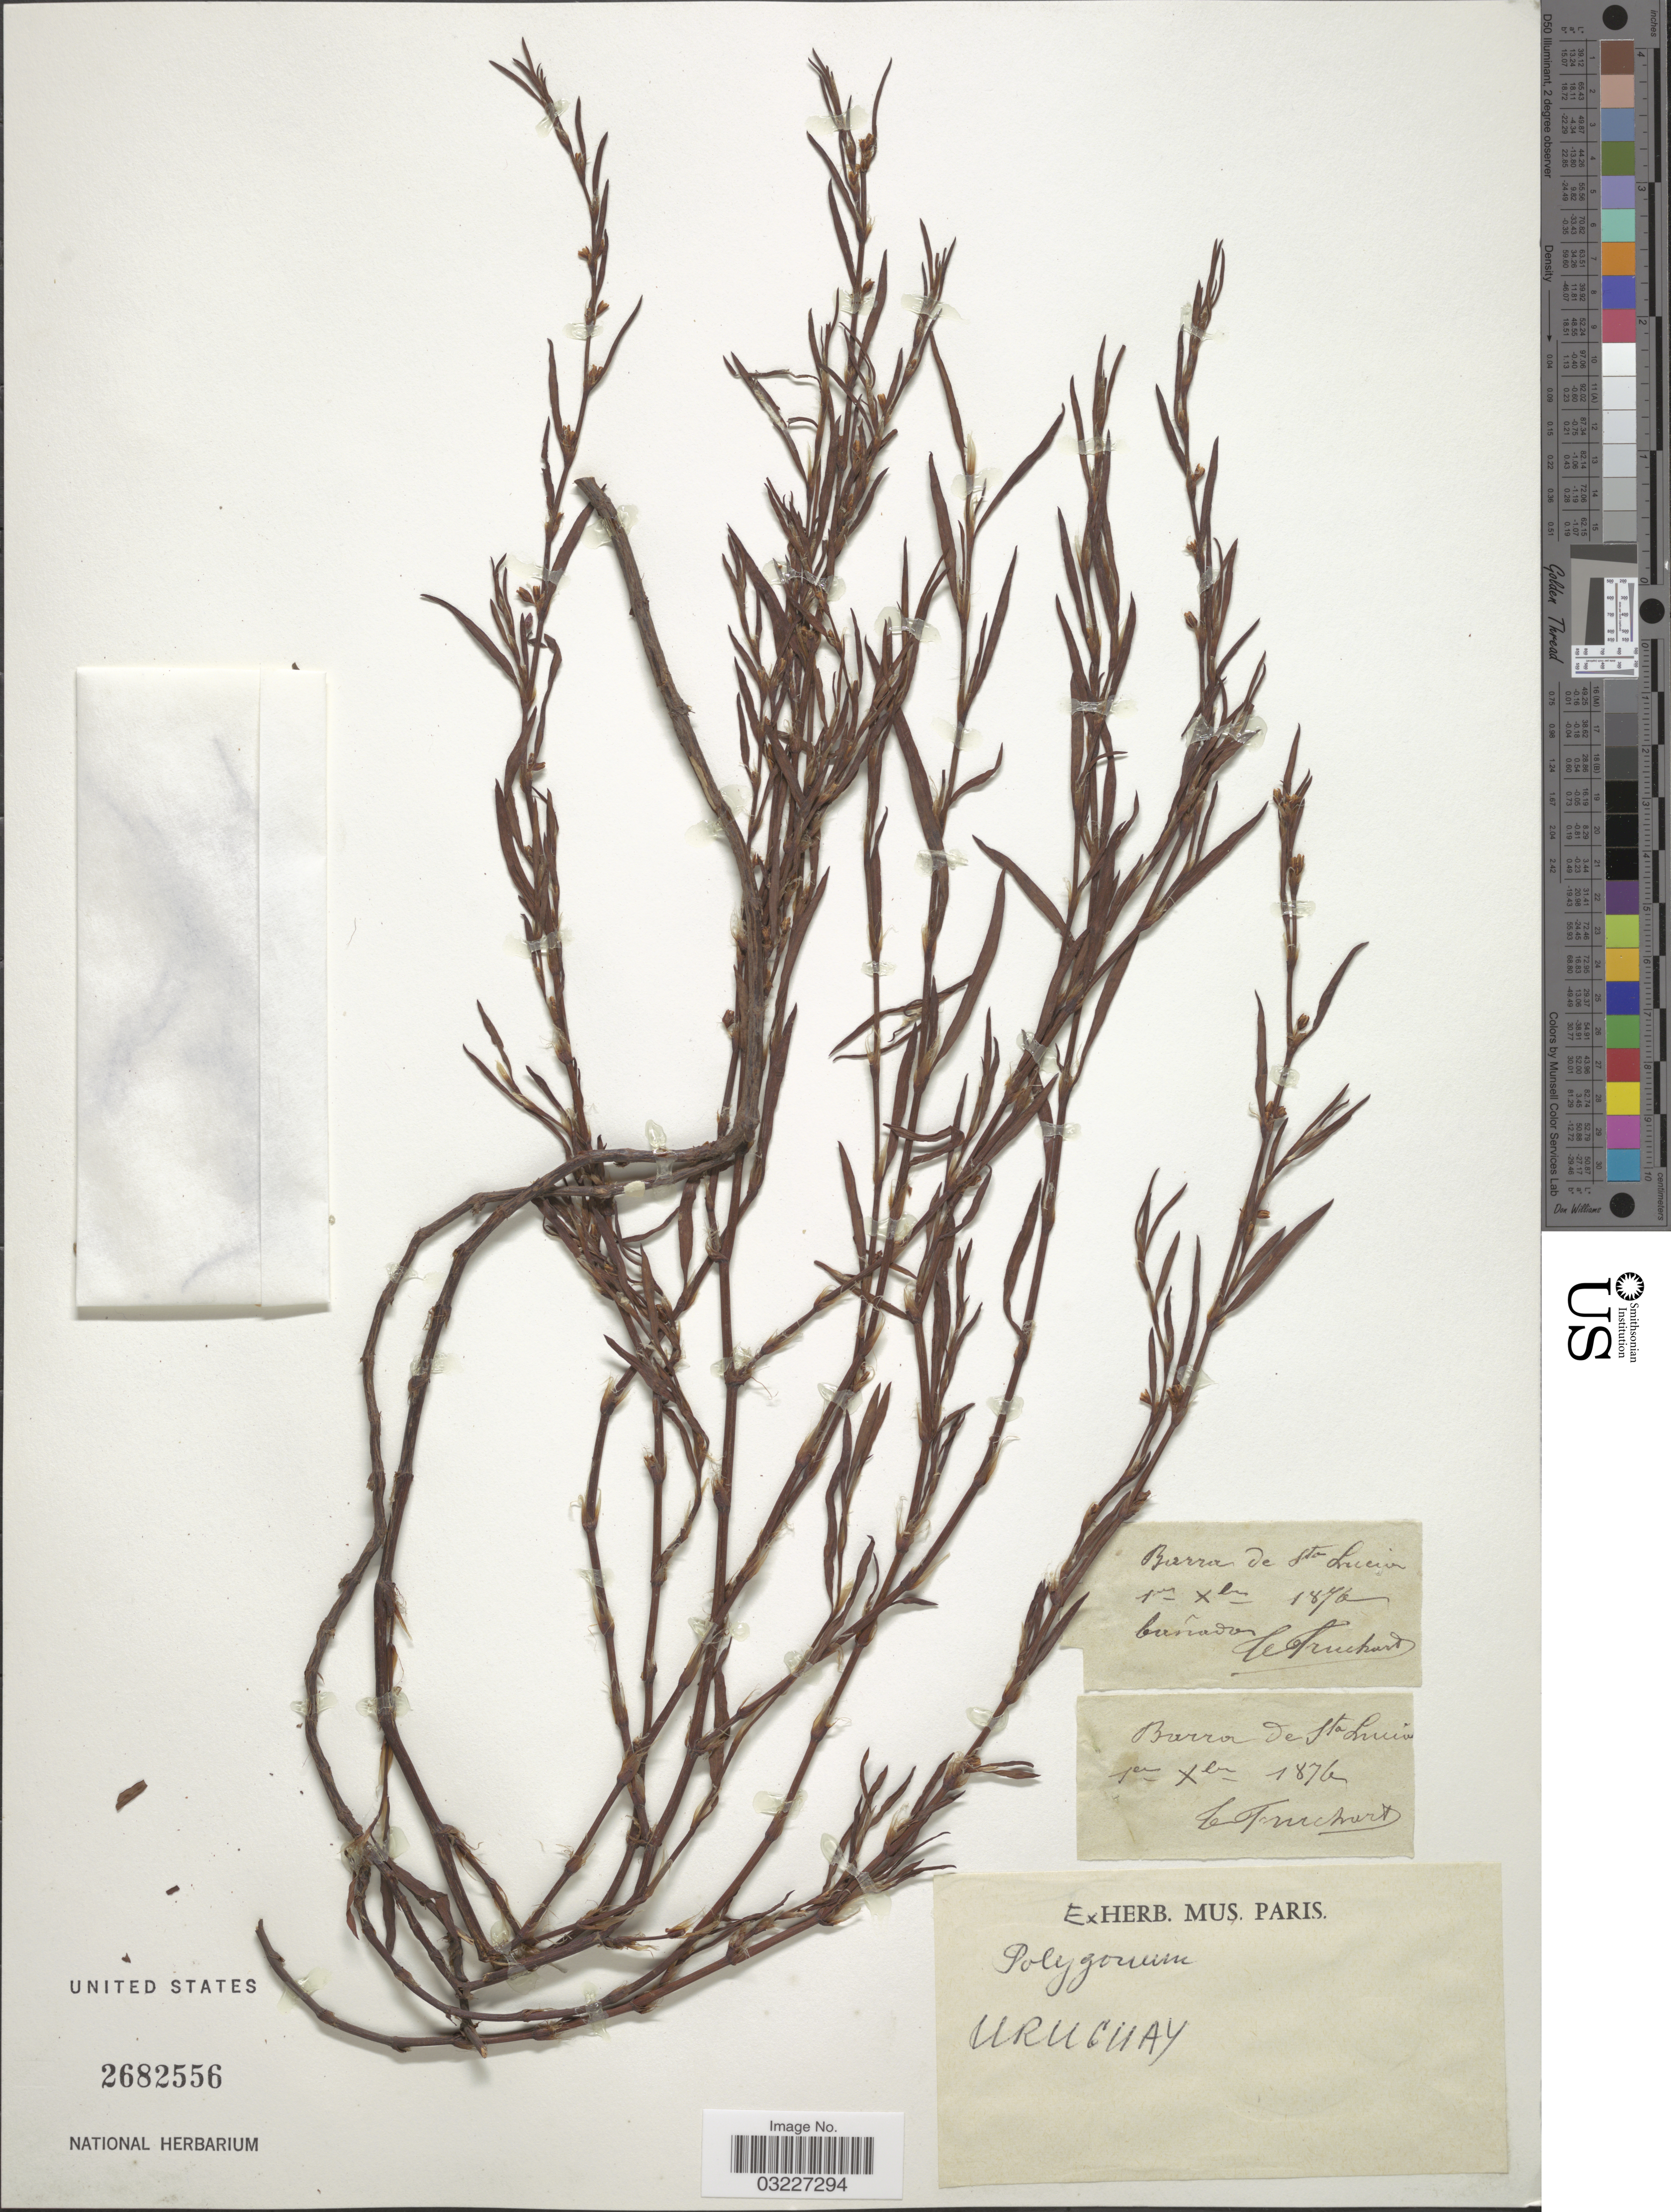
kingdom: Plantae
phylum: Tracheophyta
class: Magnoliopsida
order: Caryophyllales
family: Polygonaceae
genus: Polygonum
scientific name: Polygonum sp.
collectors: M. Fruchard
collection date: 1876-12-01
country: Uruguay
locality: Barra de Sta Lucia.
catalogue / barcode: US 2682556